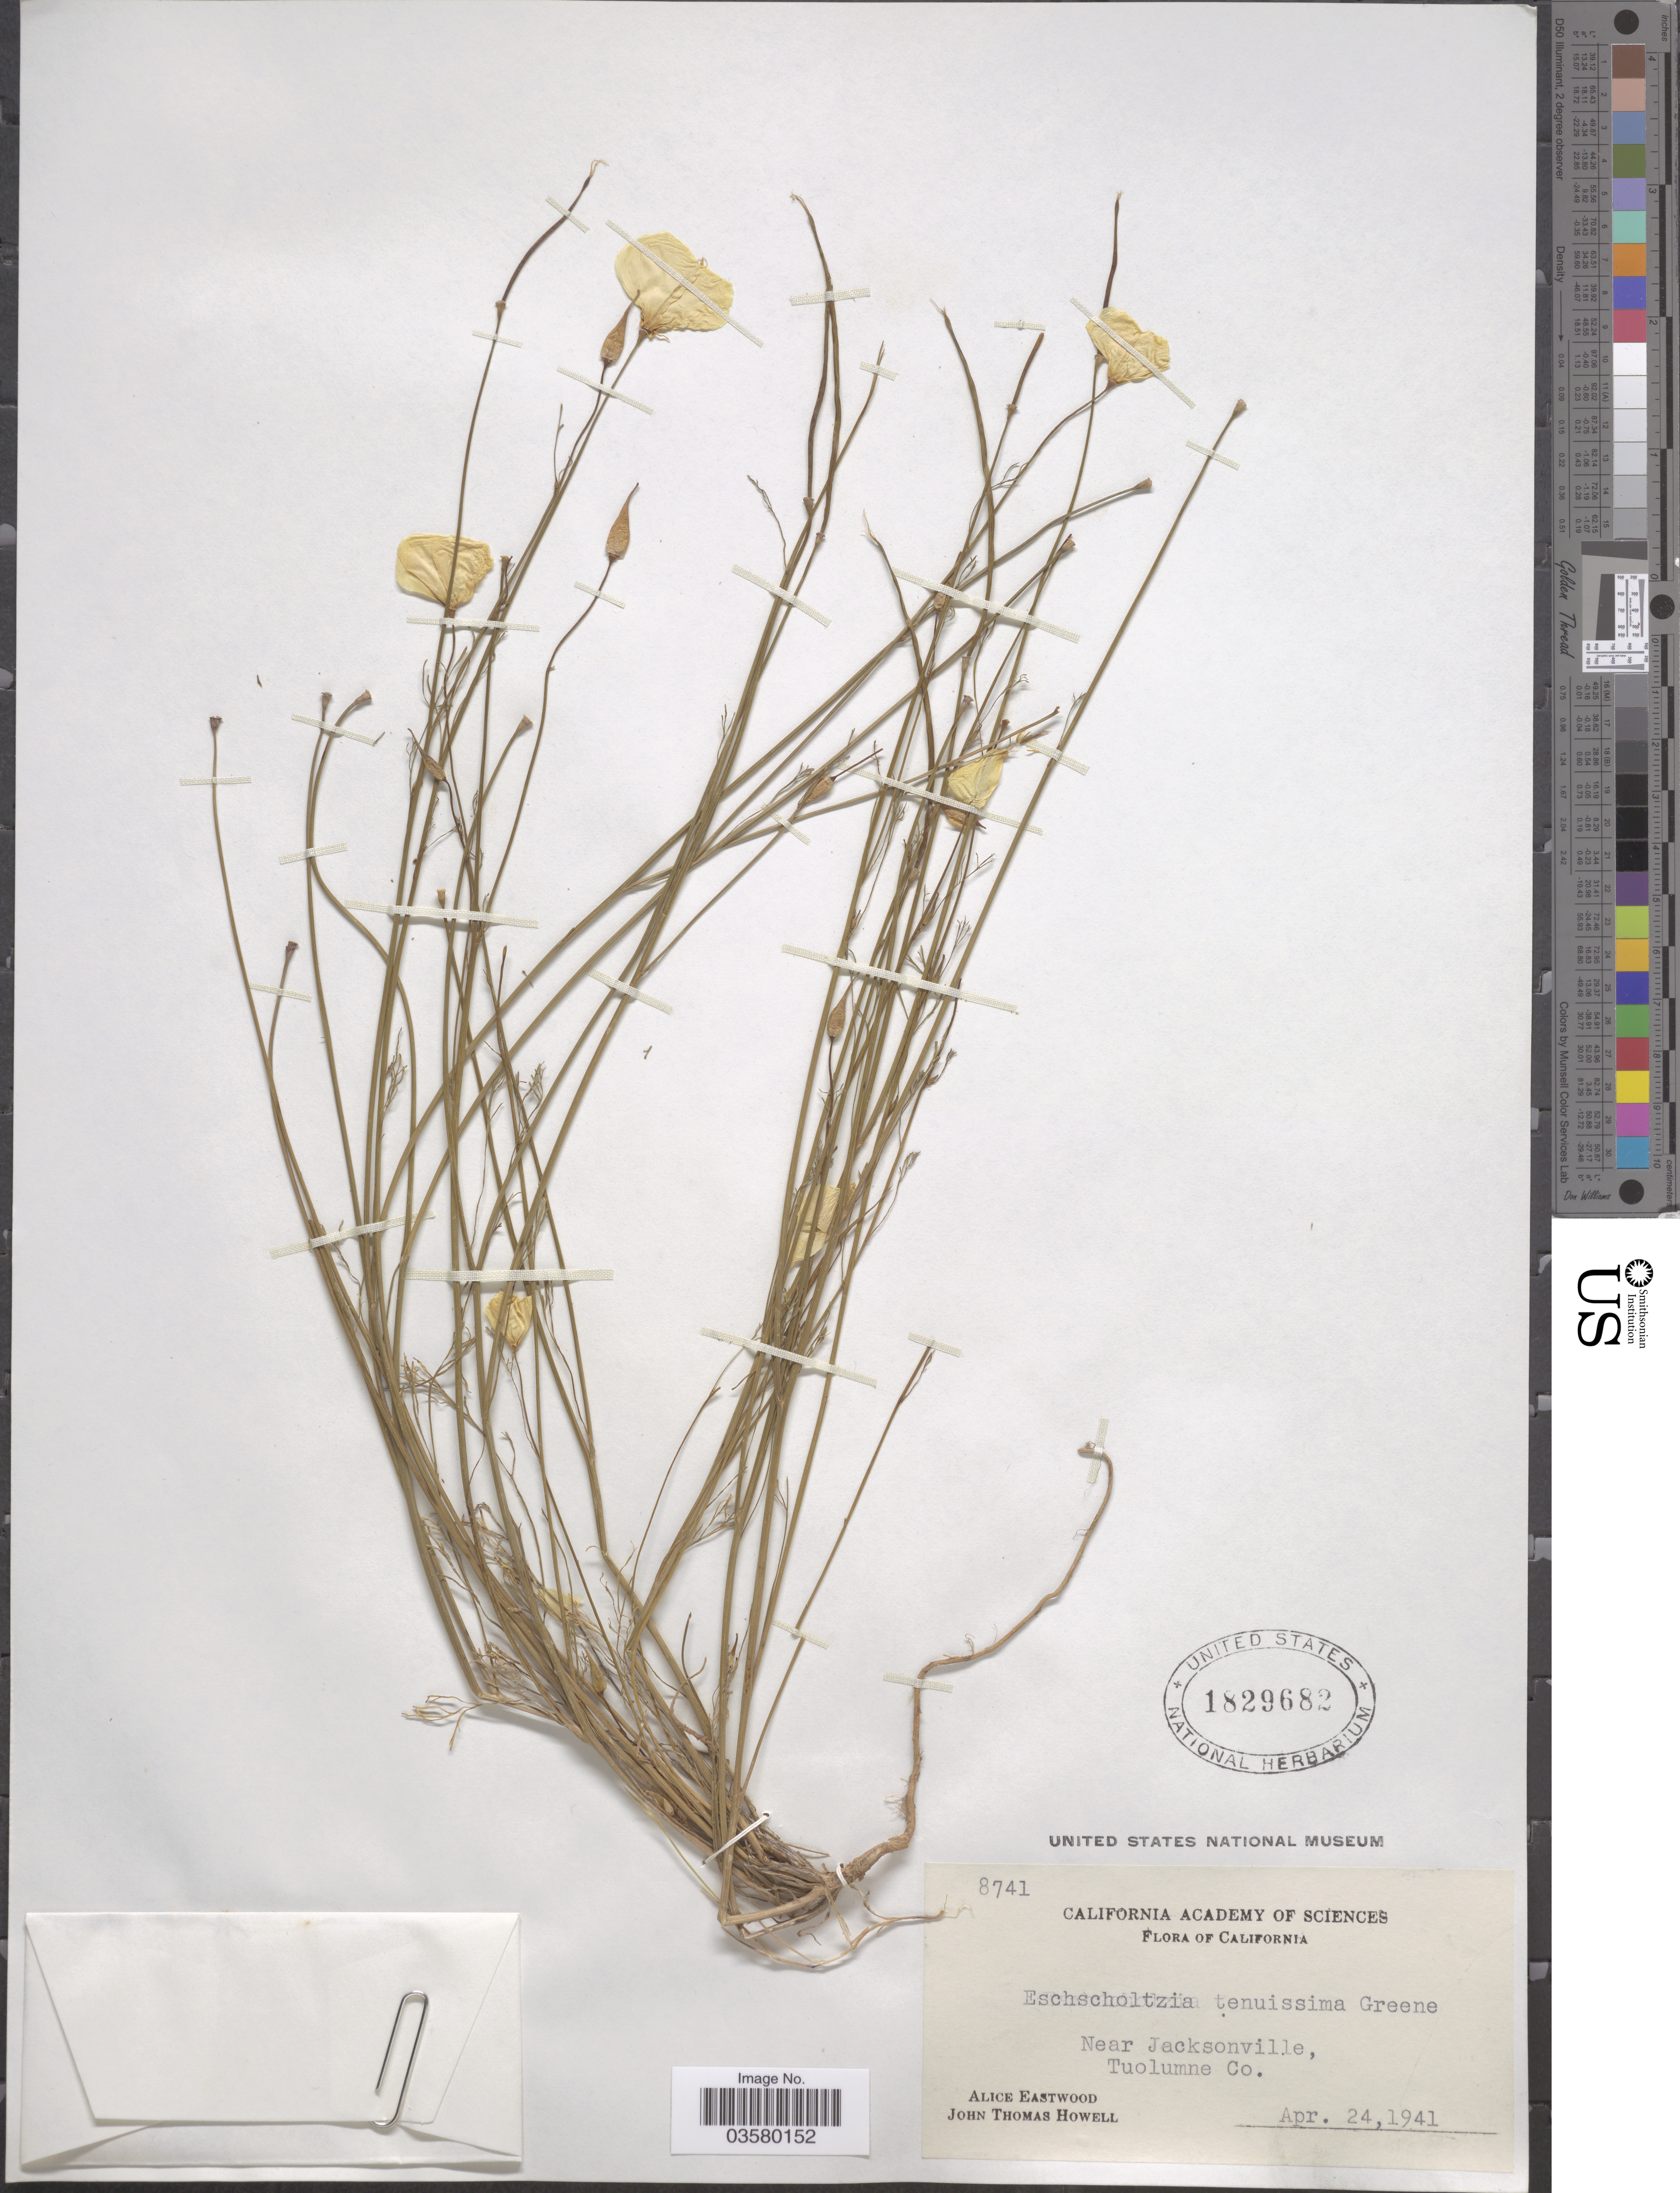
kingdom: Plantae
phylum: Tracheophyta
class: Magnoliopsida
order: Ranunculales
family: Papaveraceae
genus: Eschscholzia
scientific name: Eschscholzia caespitosa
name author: Benth.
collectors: A. Eastwood & J. T. Howell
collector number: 8741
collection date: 1941-04-24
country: United States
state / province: California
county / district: Tuolumne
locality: Near Jacksonville, Tuolumne Co.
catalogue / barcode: US 1829682